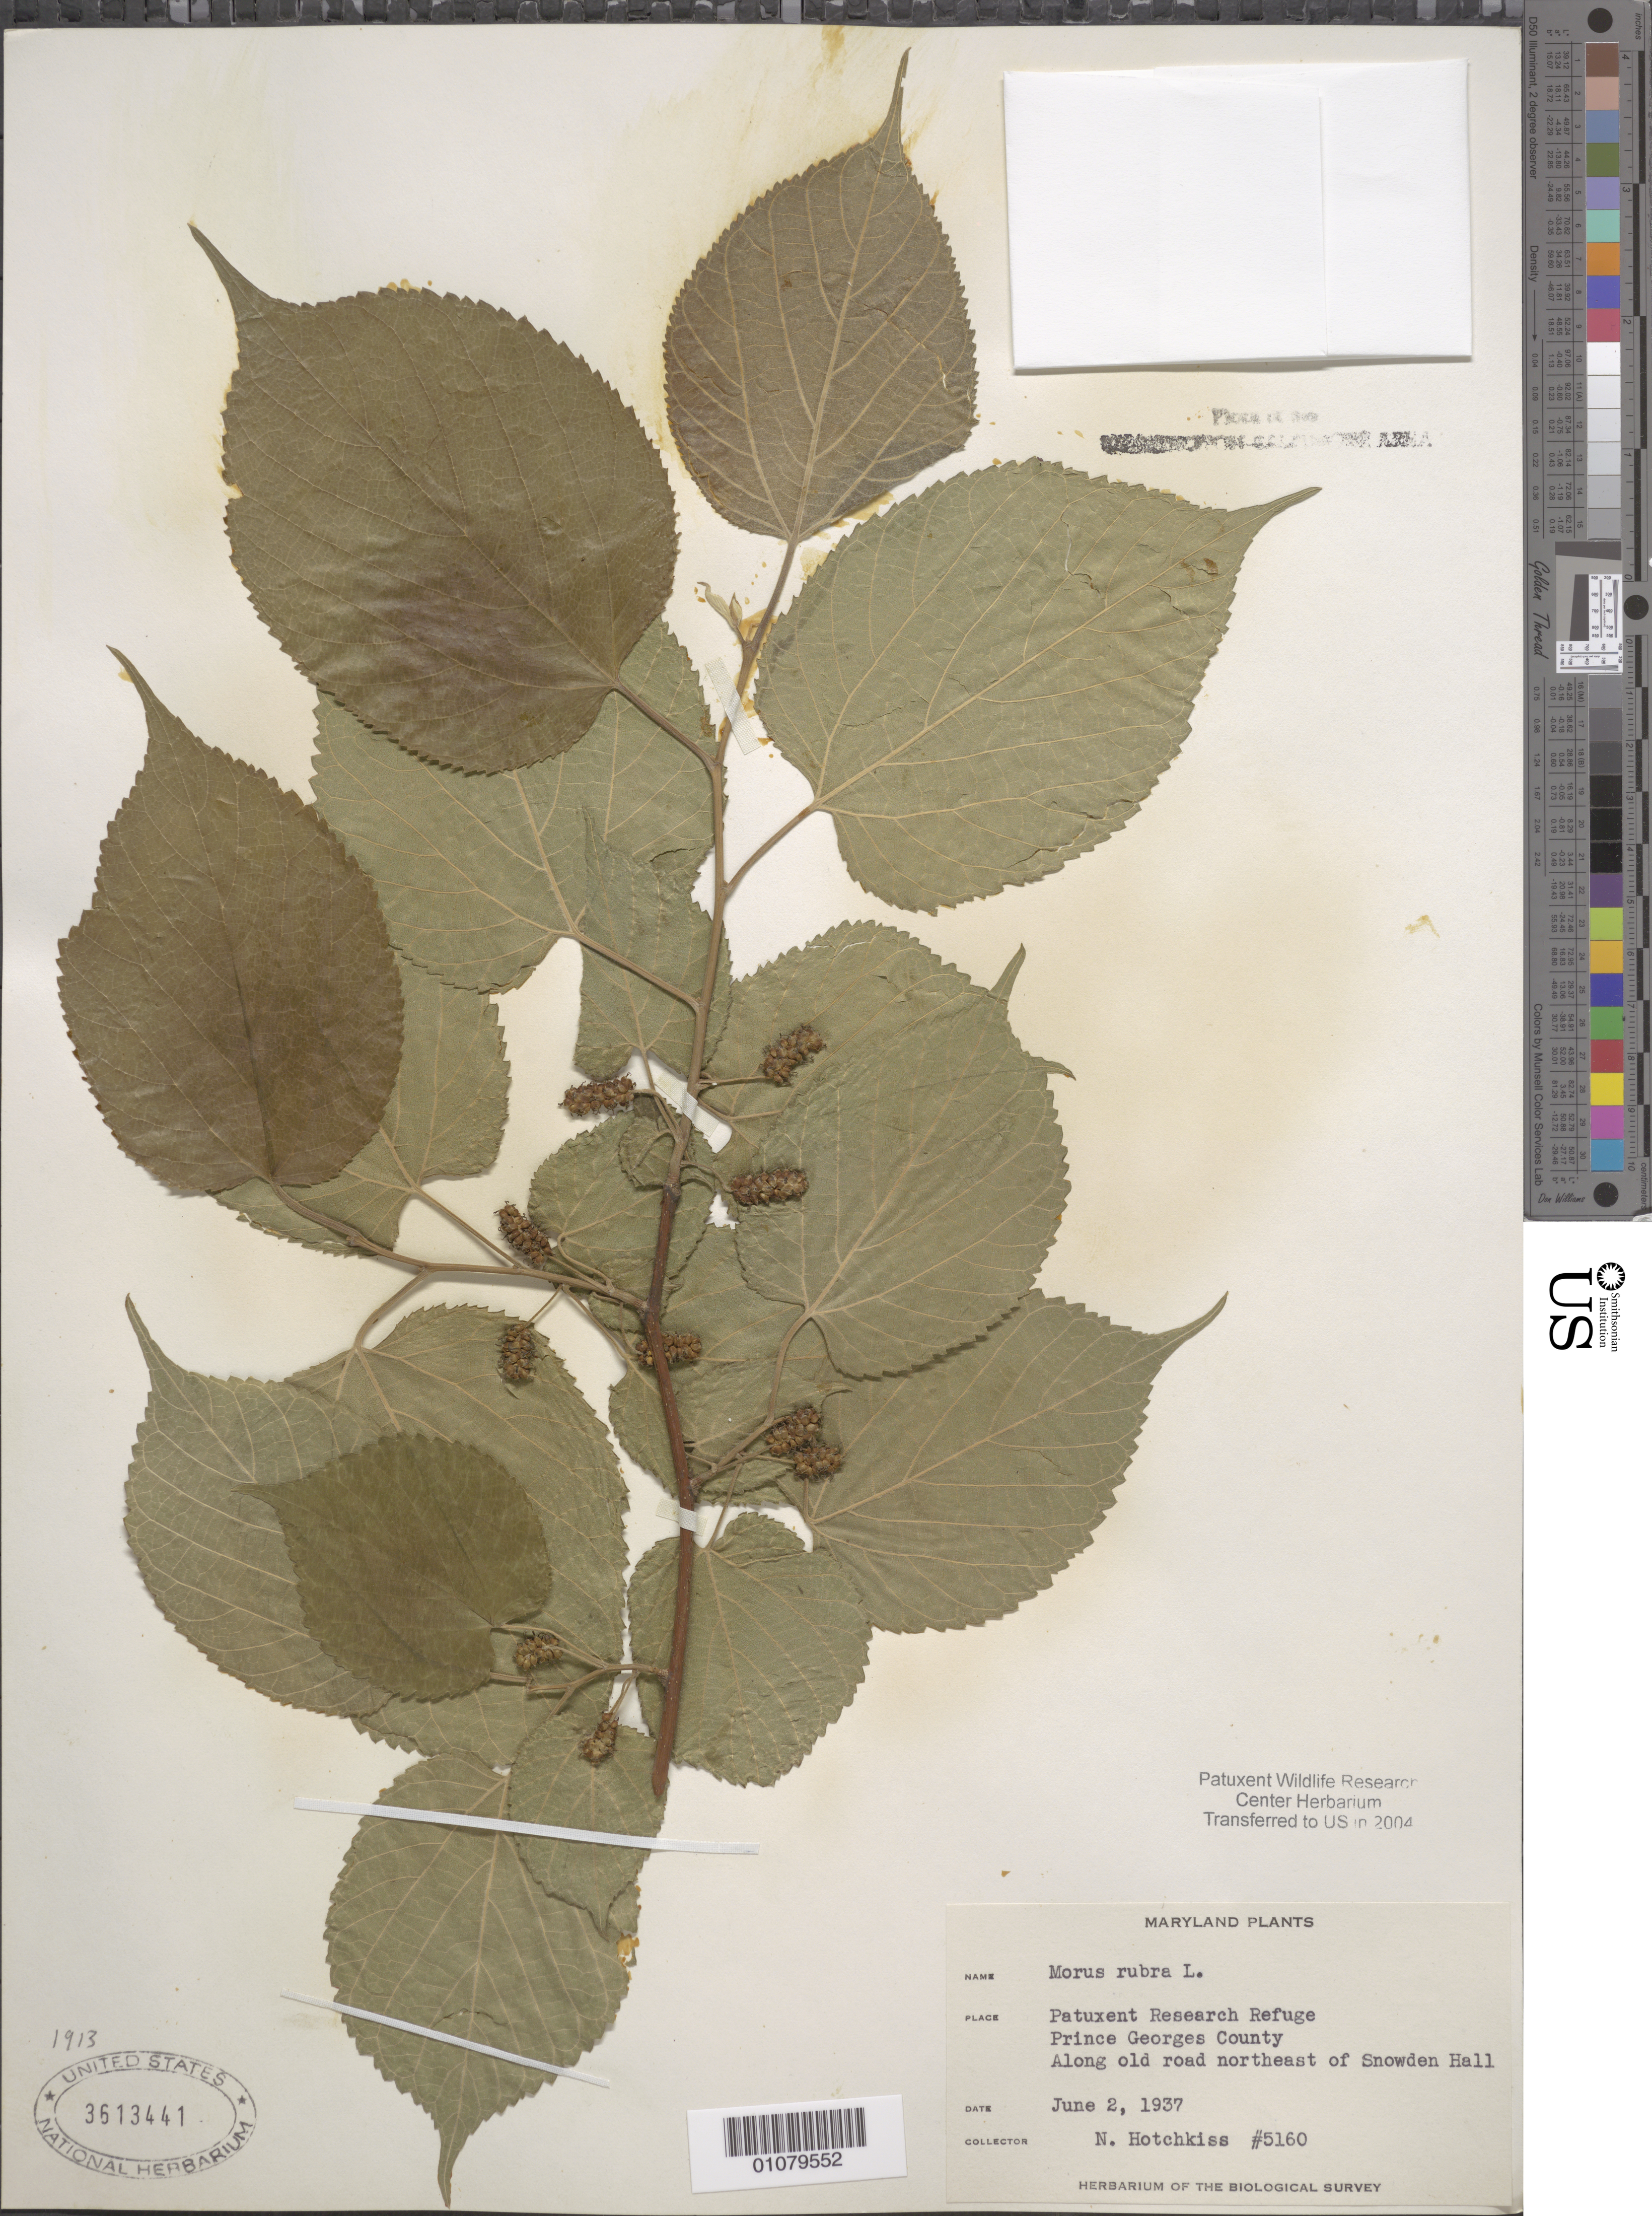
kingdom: Plantae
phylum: Tracheophyta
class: Magnoliopsida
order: Rosales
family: Moraceae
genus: Morus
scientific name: Morus rubra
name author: L.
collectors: N. Hotchkiss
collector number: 5160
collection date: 1937-06-02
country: United States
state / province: Maryland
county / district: Prince George's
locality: Patuxent Wildlife Refuge. N.E. of Snowden Hall.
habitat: Along old road.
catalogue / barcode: US 3613441